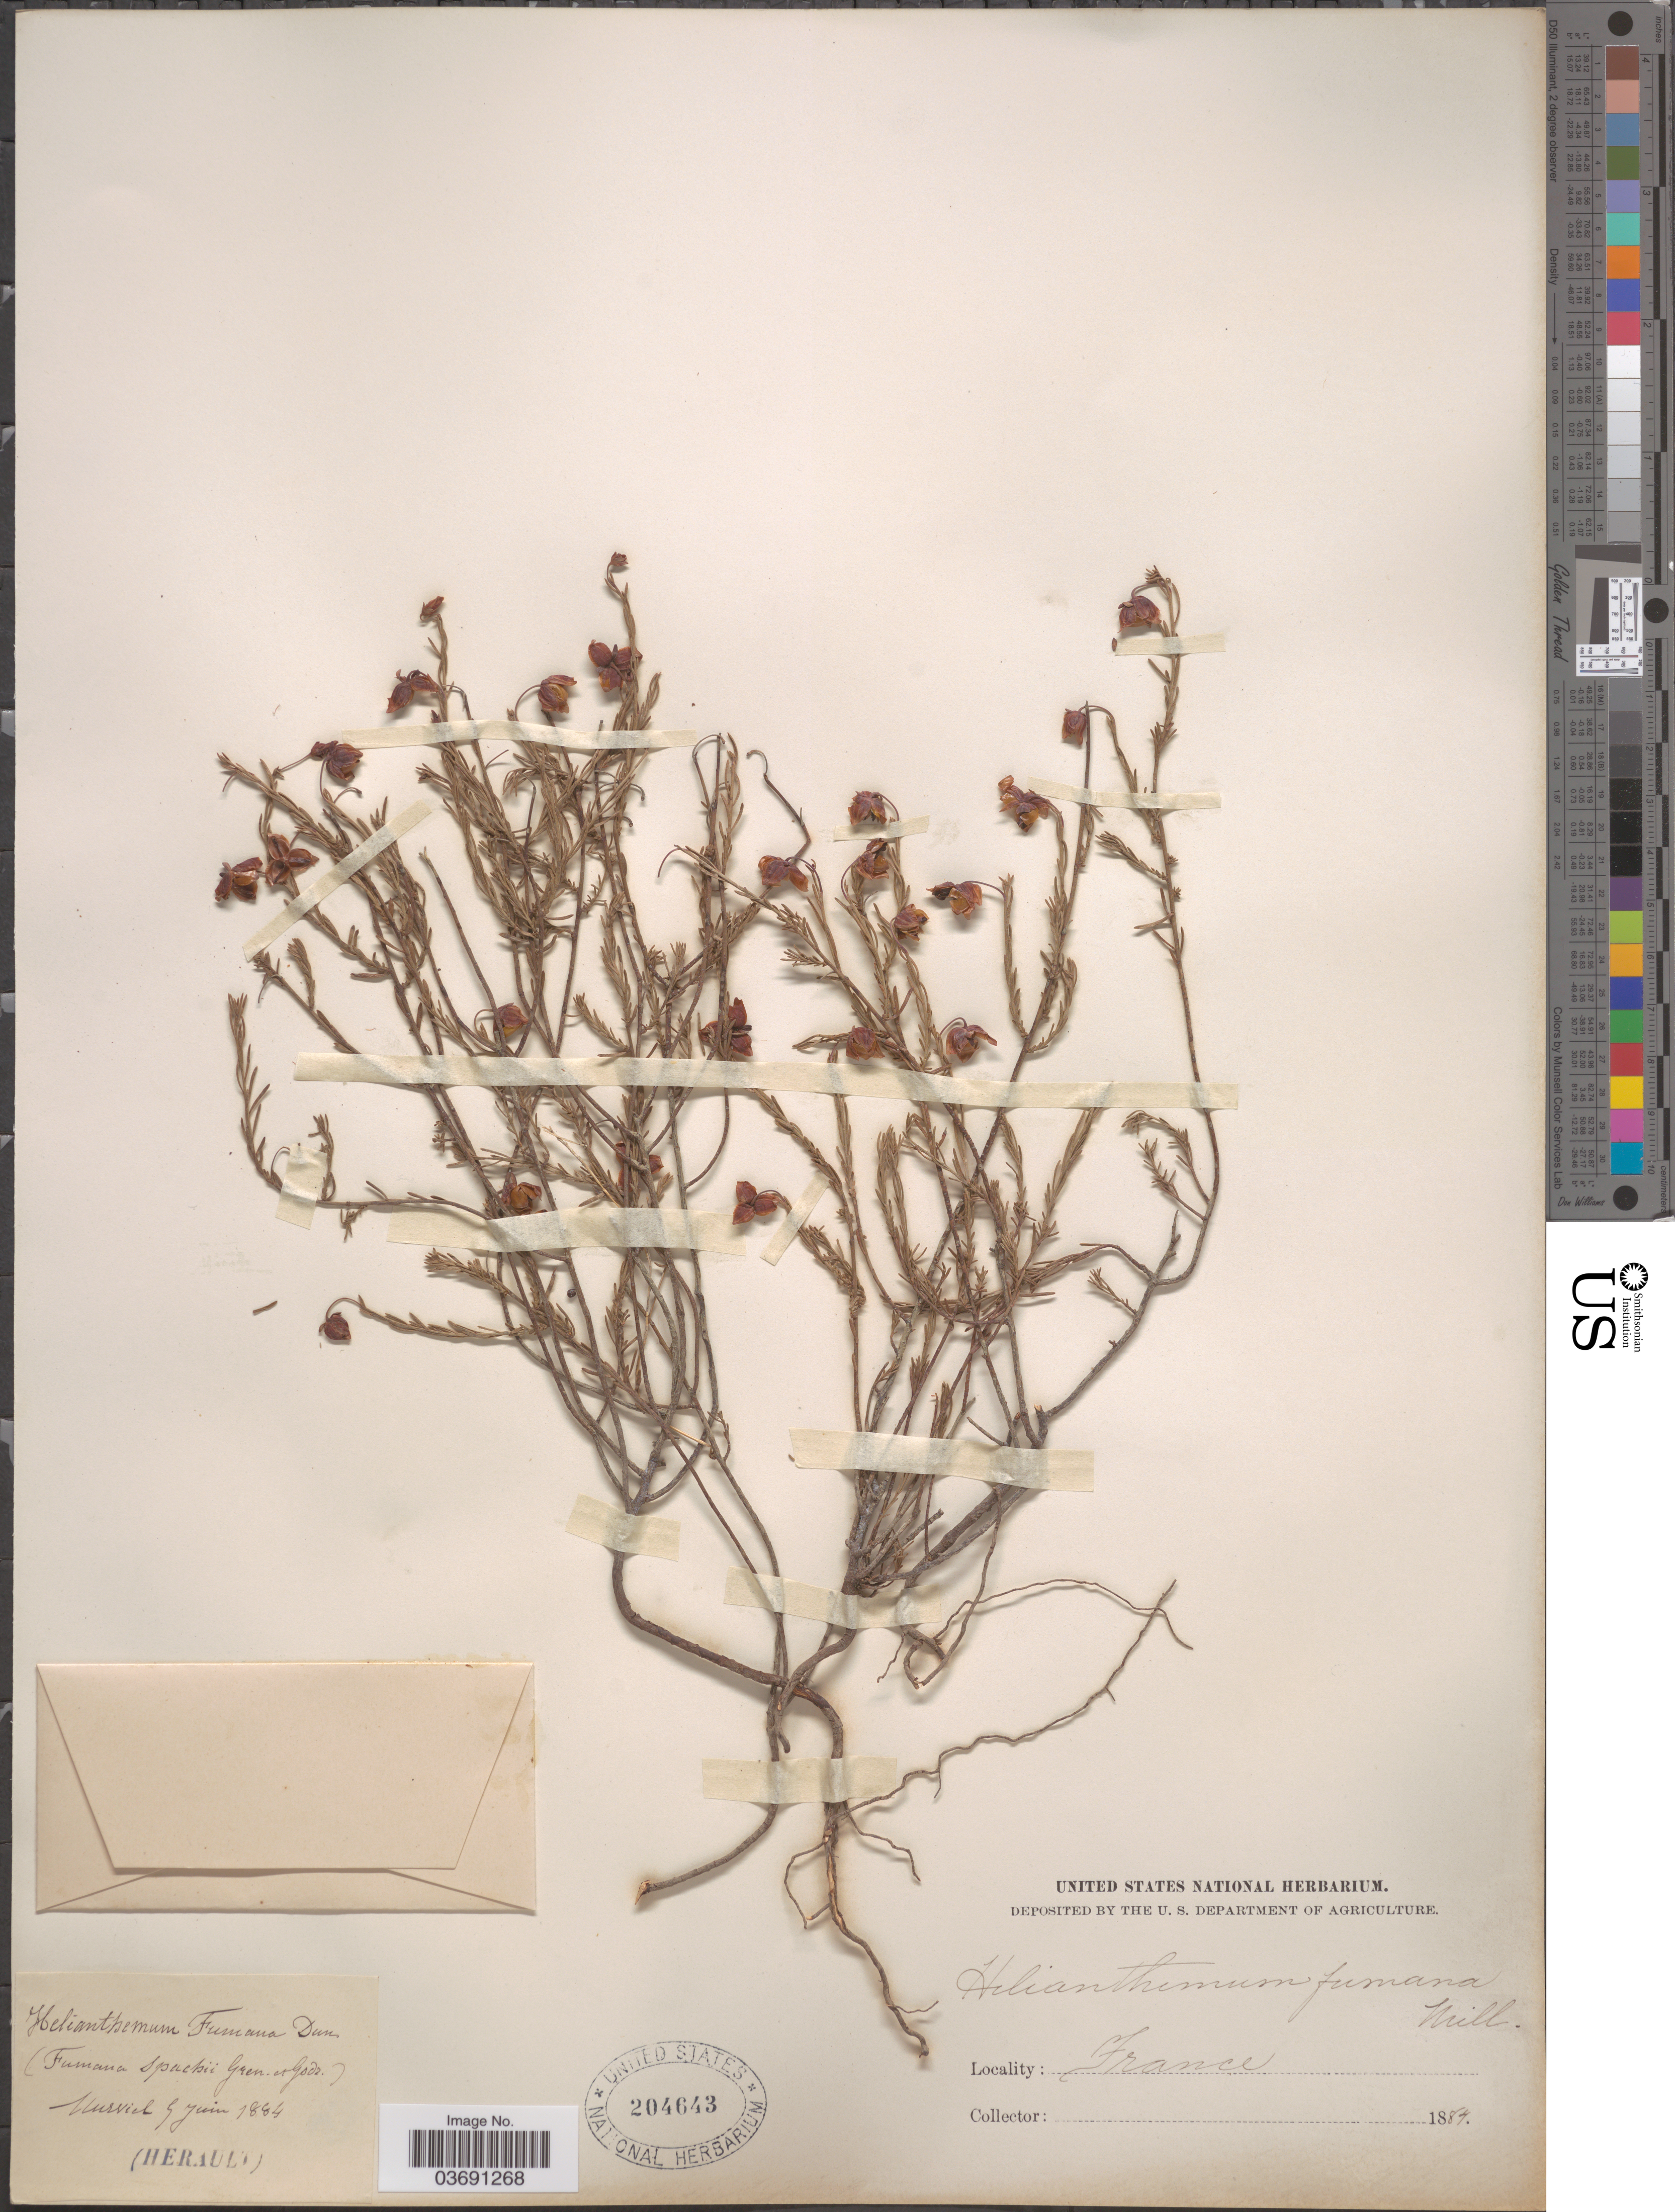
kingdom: Plantae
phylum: Tracheophyta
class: Magnoliopsida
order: Malvales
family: Cistaceae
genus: Fumana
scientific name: Fumana fumana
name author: H. Karst.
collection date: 1884-06-09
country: France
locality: Murviel. Herault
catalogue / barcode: US 204643